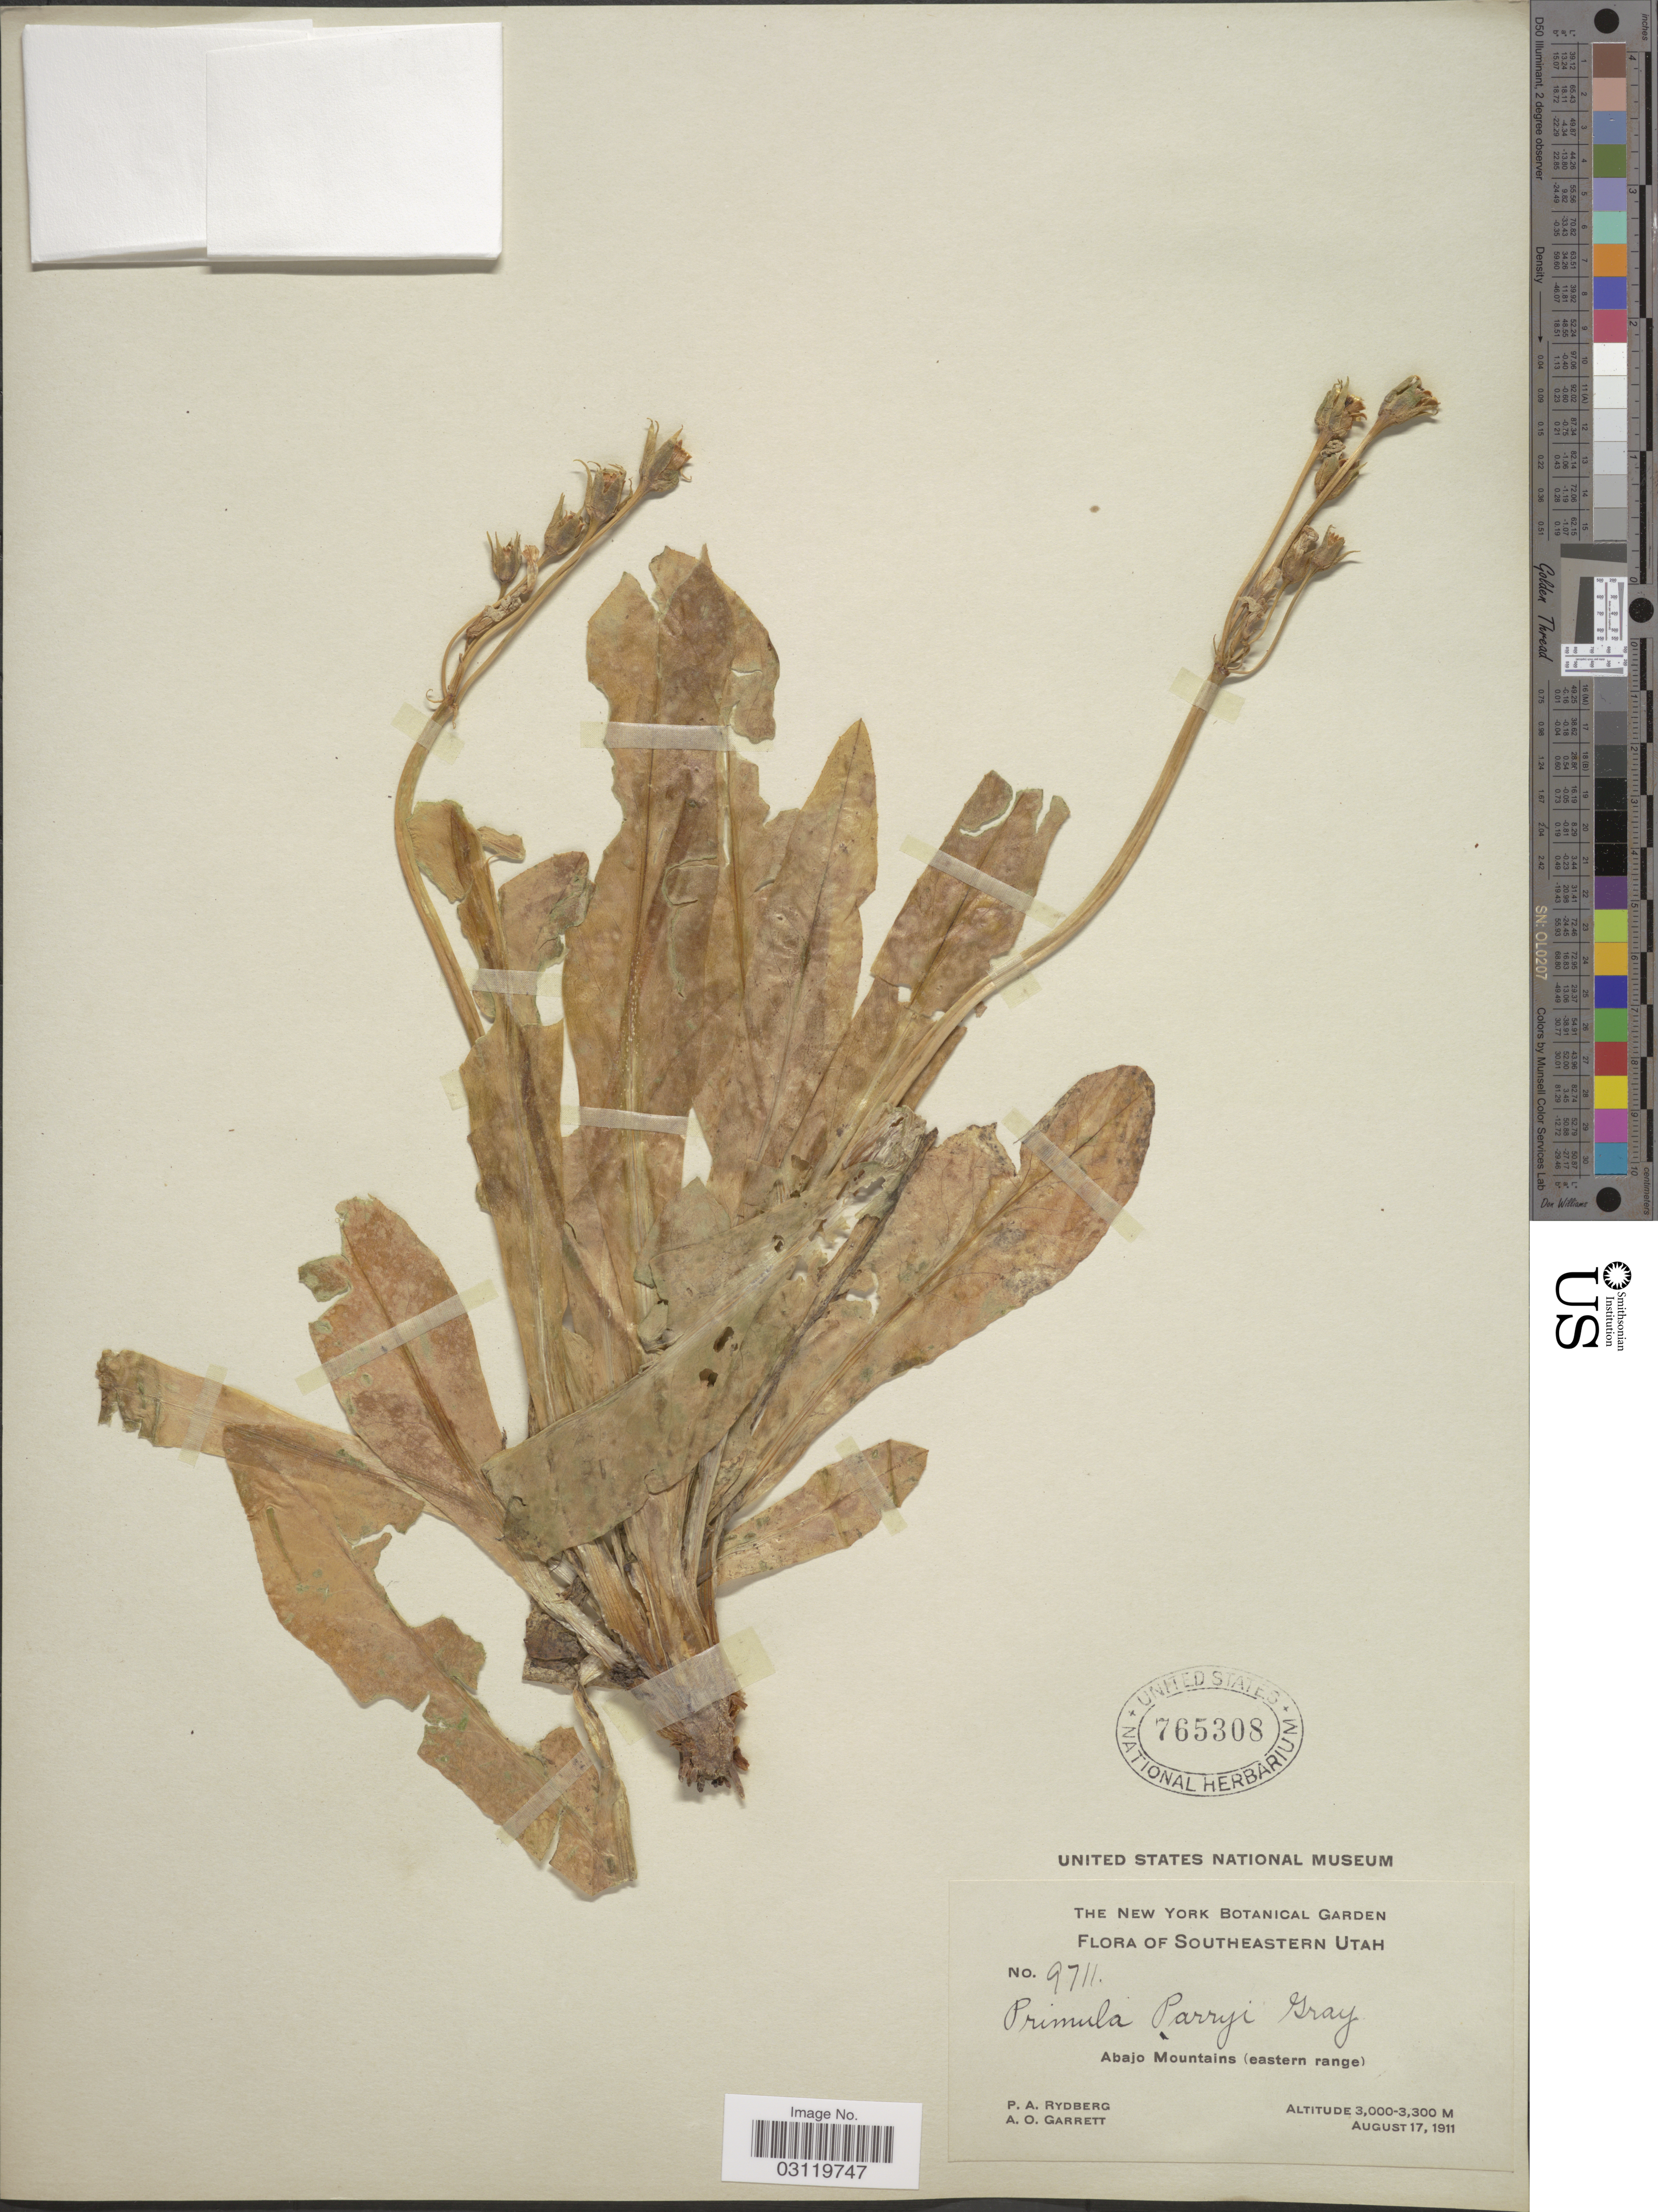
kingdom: Plantae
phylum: Tracheophyta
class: Magnoliopsida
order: Ericales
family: Primulaceae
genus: Primula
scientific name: Primula parryi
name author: A. Gray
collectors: P. A. Rydberg & A. O. Garrett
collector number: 9711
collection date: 1911-08-17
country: United States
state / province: Utah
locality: Southeastern Utah, Abajo Mountains (eastern range).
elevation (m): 3000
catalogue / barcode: US 765308